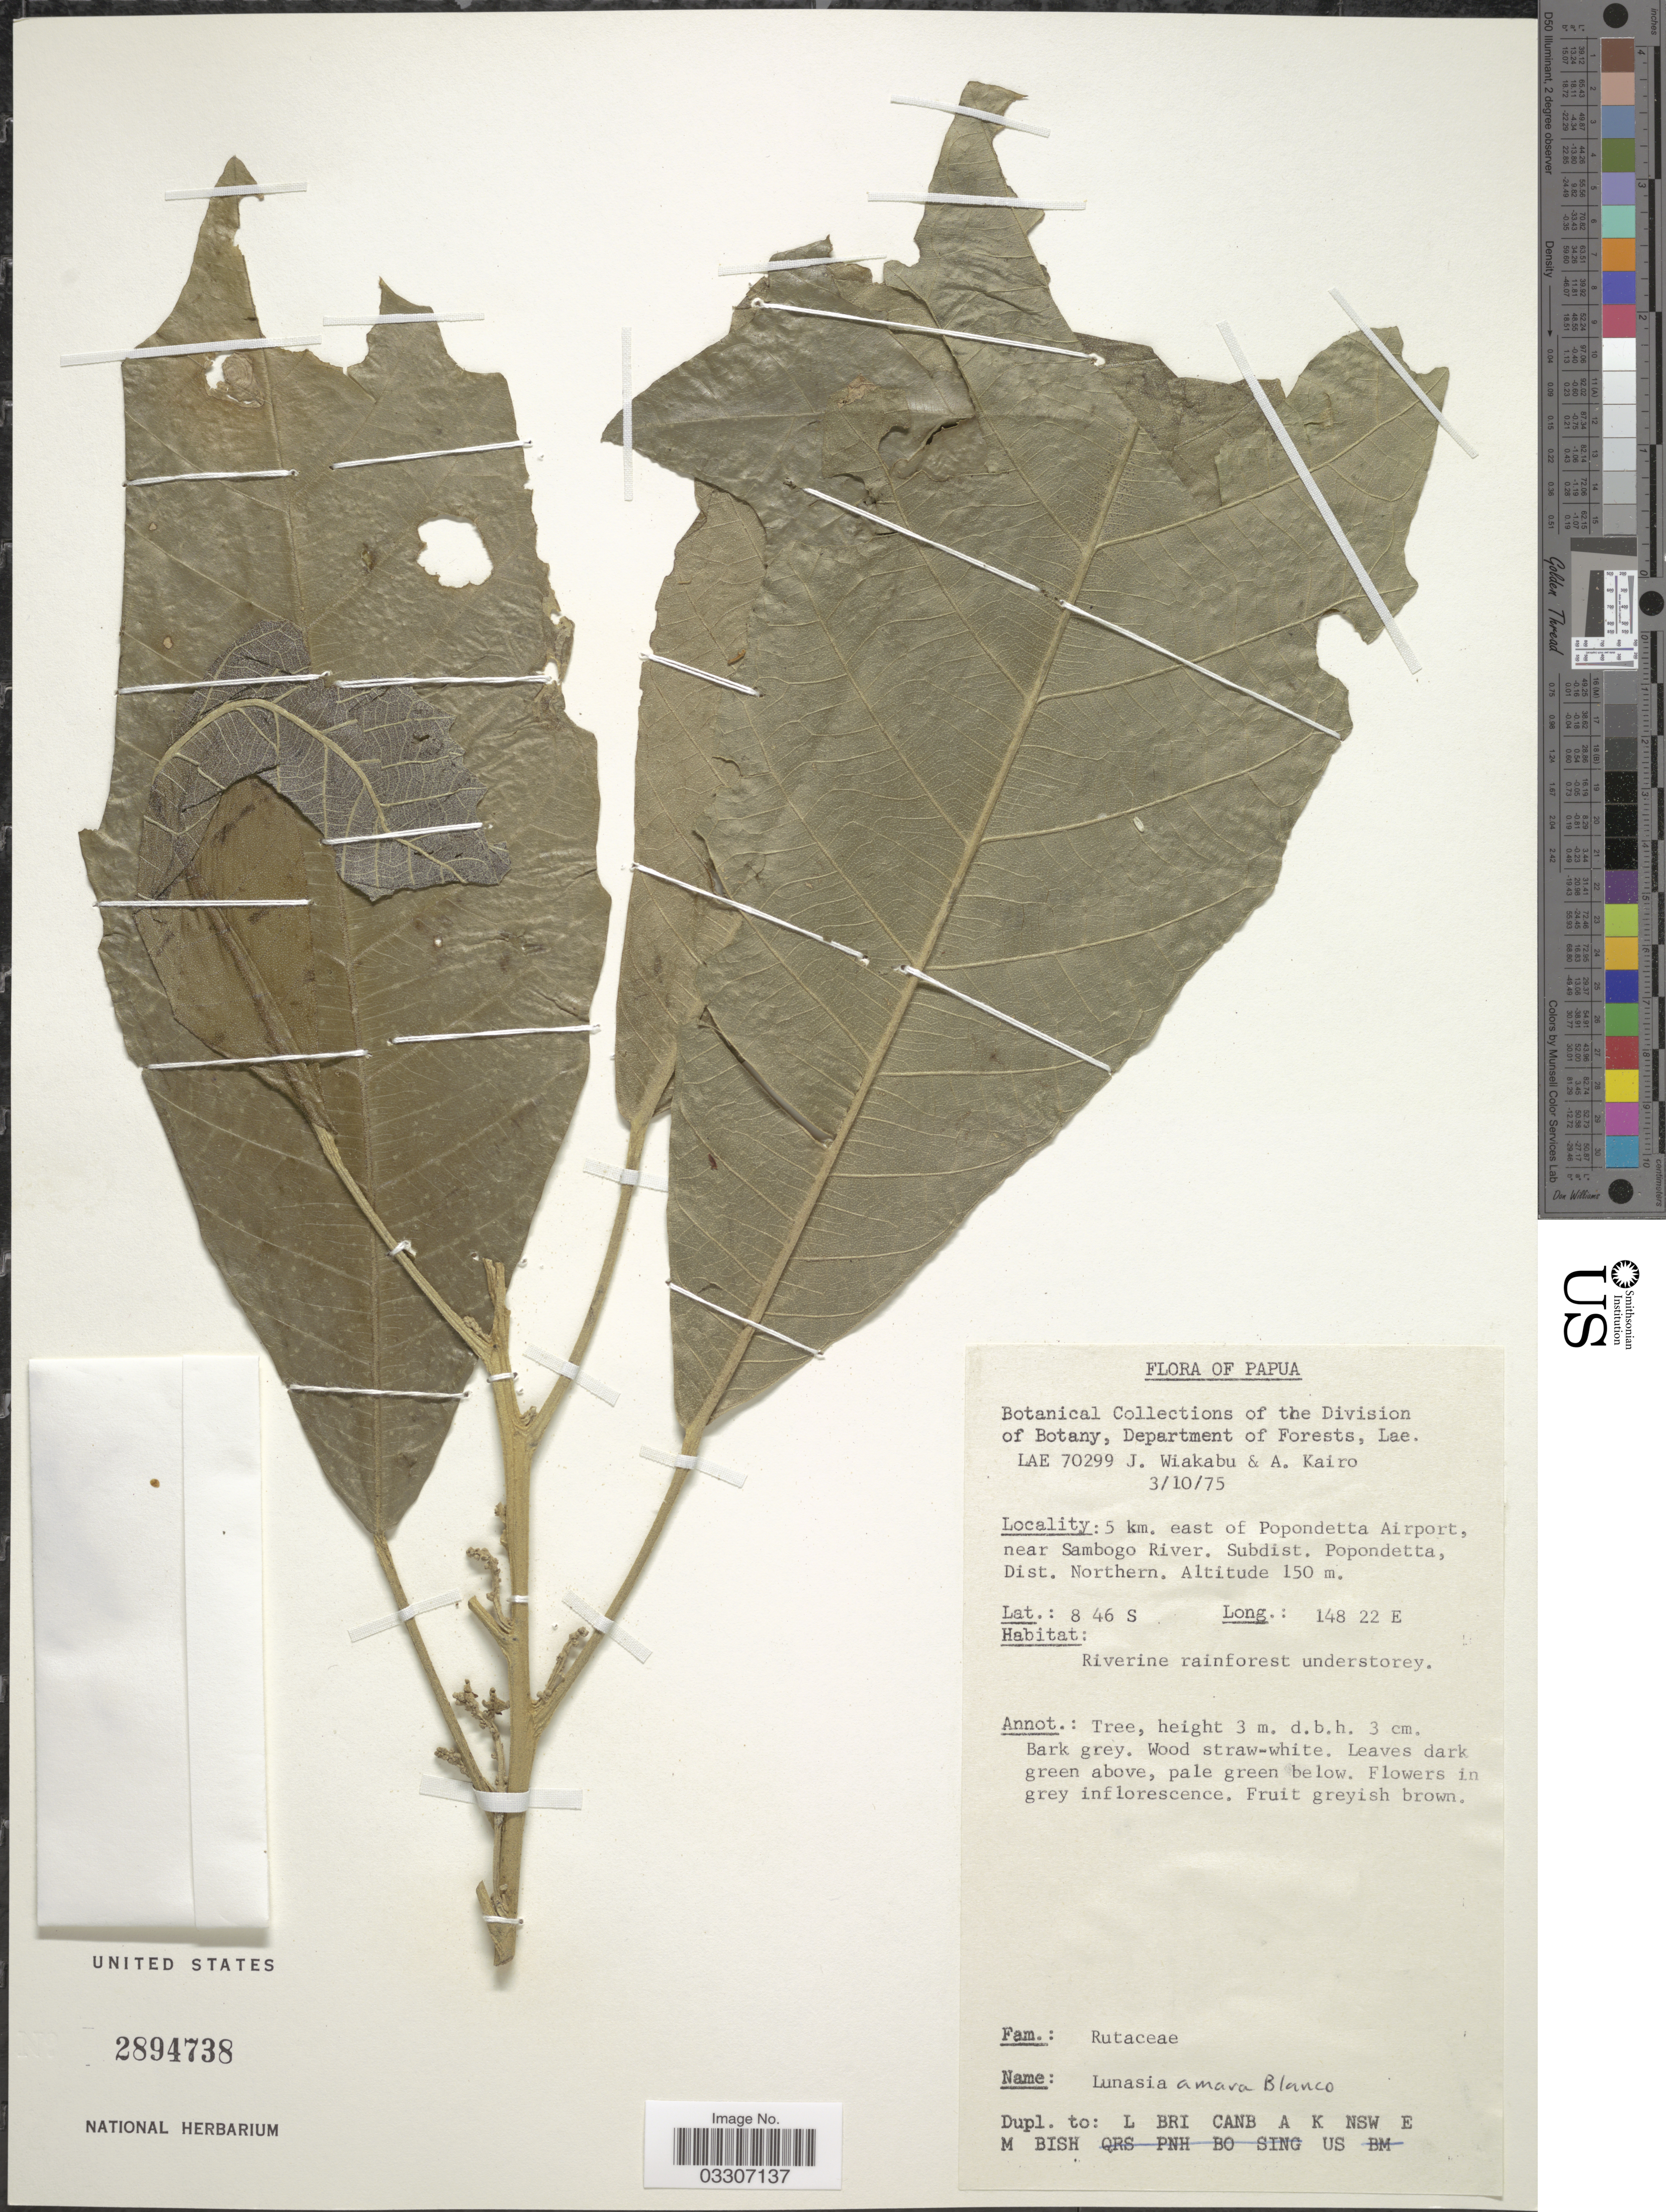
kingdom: Plantae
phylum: Tracheophyta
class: Magnoliopsida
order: Sapindales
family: Rutaceae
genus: Lunasia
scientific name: Lunasia amara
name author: Blanco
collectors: J. Wiakabu & A. Kairo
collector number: LAE 70299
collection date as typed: Transcribed d/m/y: 3/10/75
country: Papua New Guinea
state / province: Northern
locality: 5 km. east of Popendetta Airport, near Sambogo River. Subdist. Popondetta. Dist. Northern.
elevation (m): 150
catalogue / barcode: US 2894738